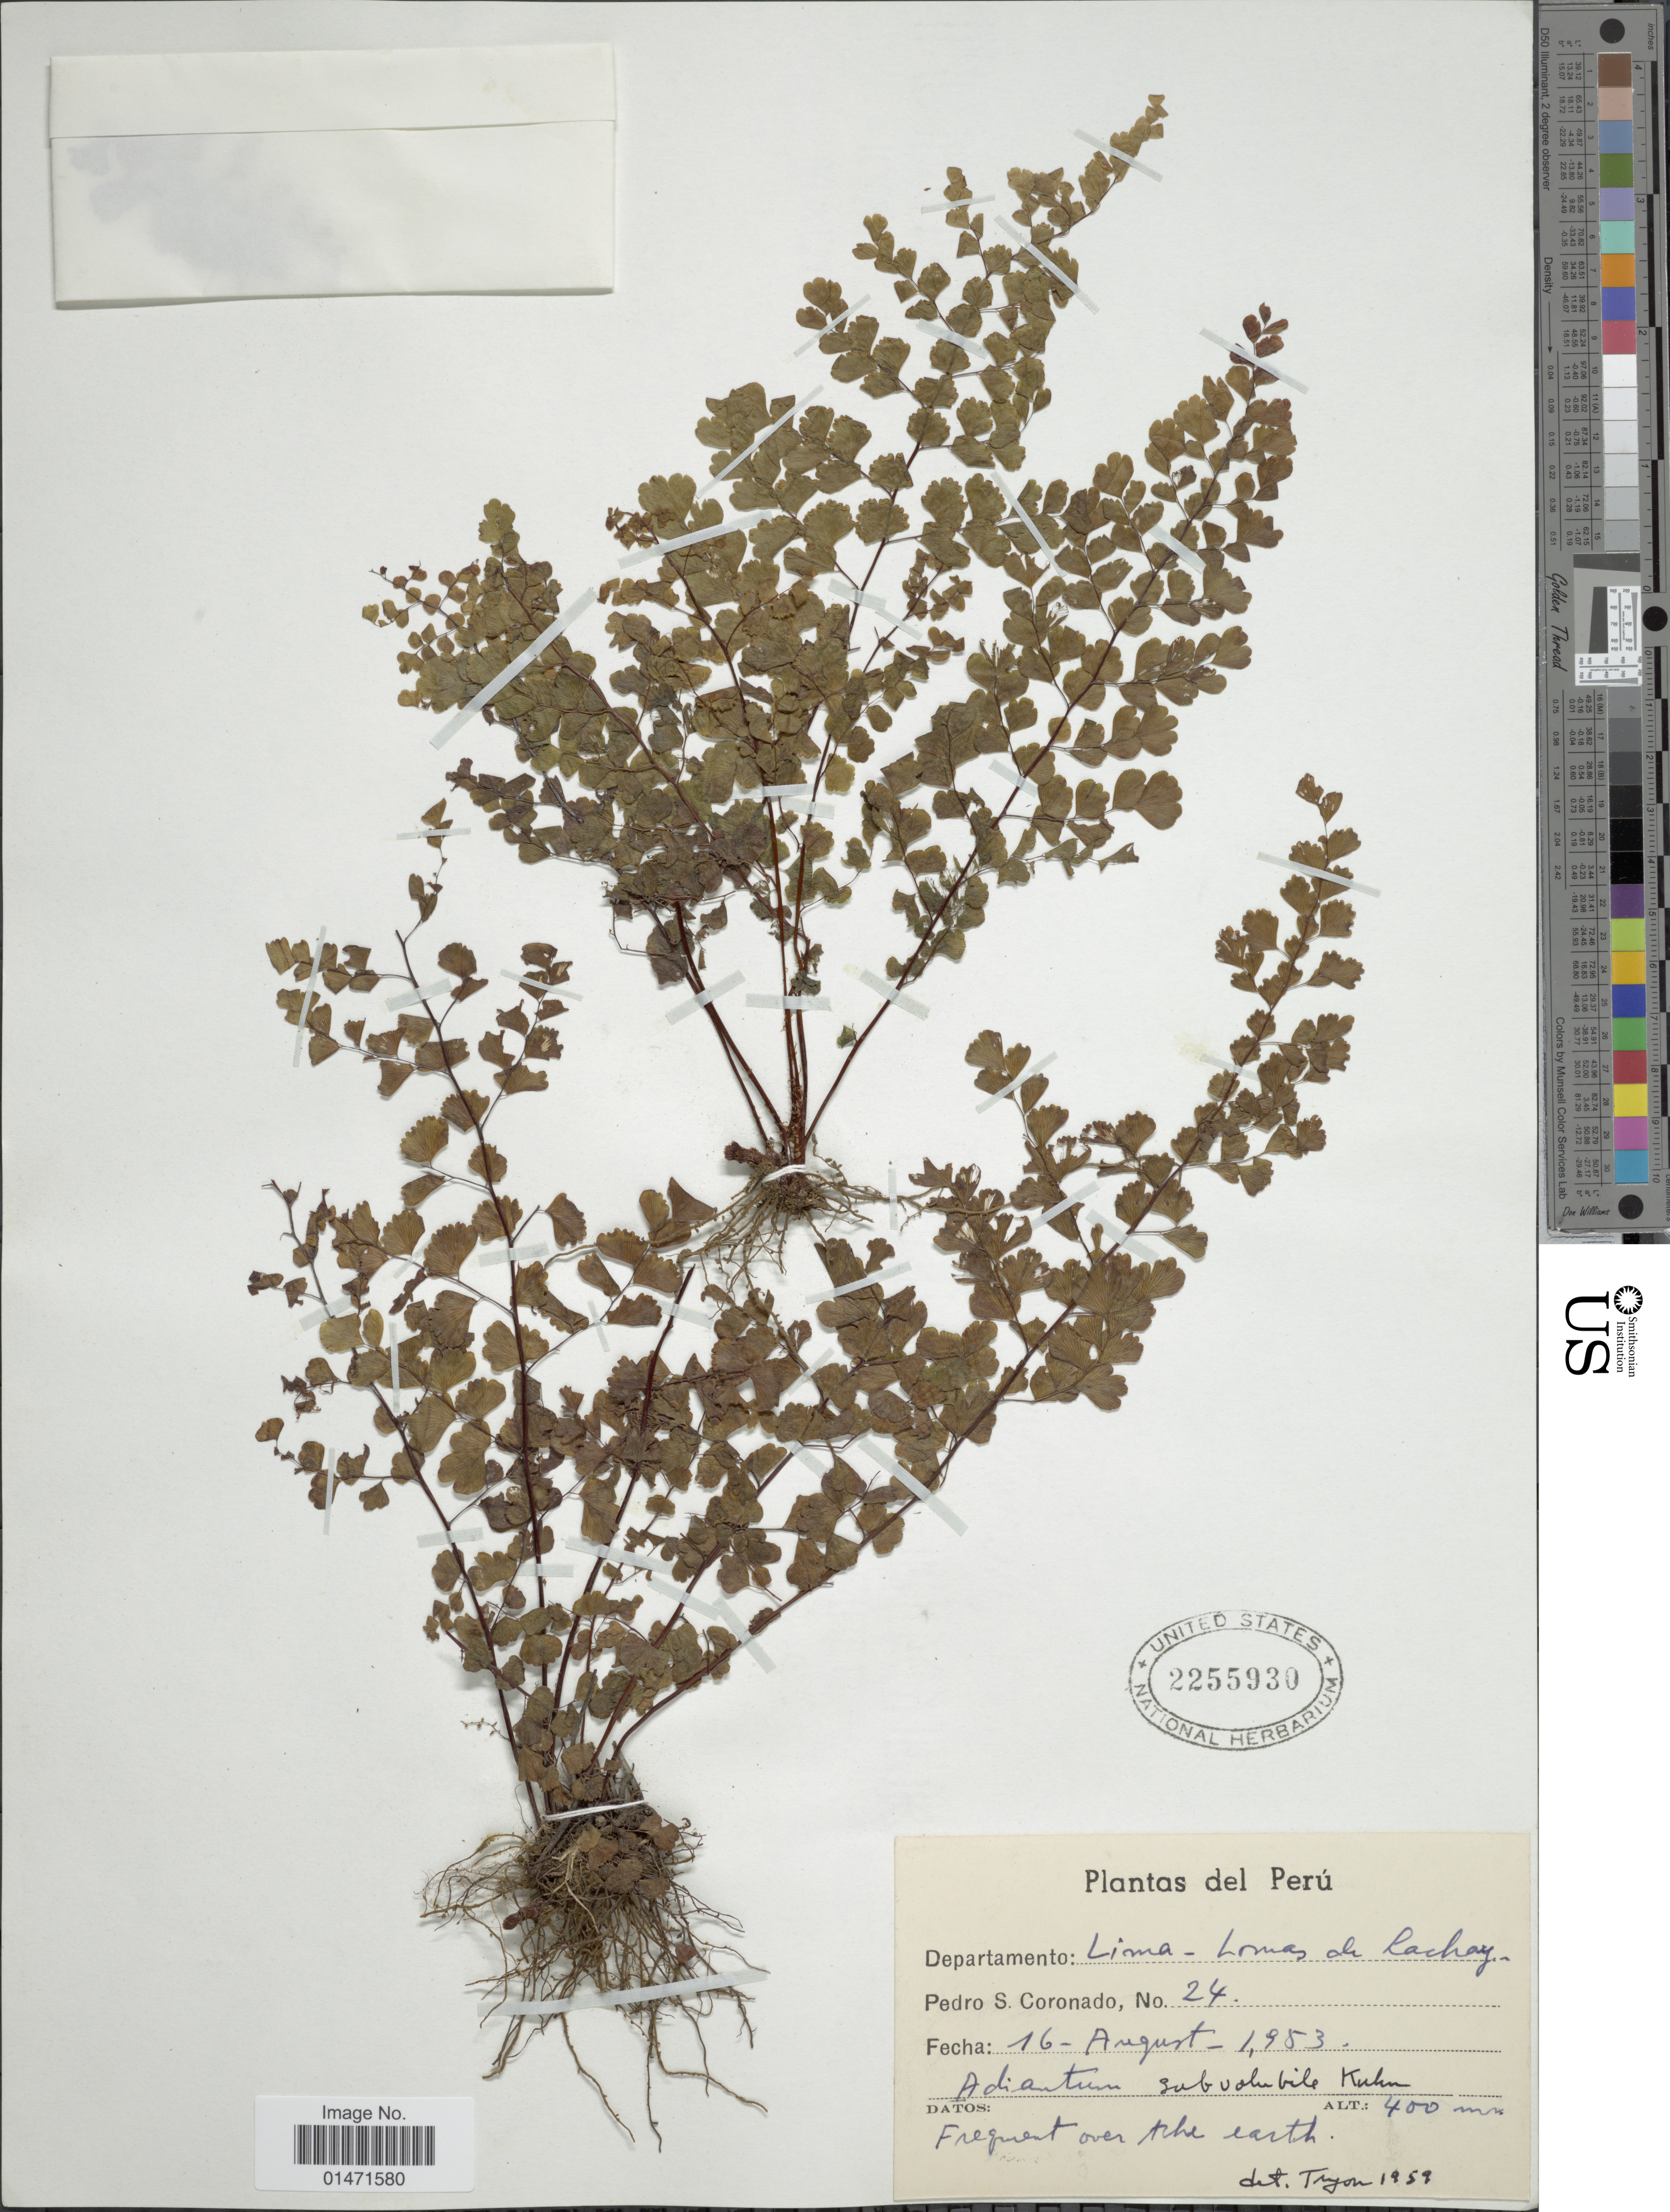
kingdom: Plantae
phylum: Tracheophyta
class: Polypodiopsida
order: Polypodiales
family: Pteridaceae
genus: Adiantum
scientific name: Adiantum subvolubile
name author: Mett. ex Kuhn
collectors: P. Coronado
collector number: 24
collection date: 1953-08-16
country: Peru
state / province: Lima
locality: Lomas de Lachay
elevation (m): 400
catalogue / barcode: US 2255930